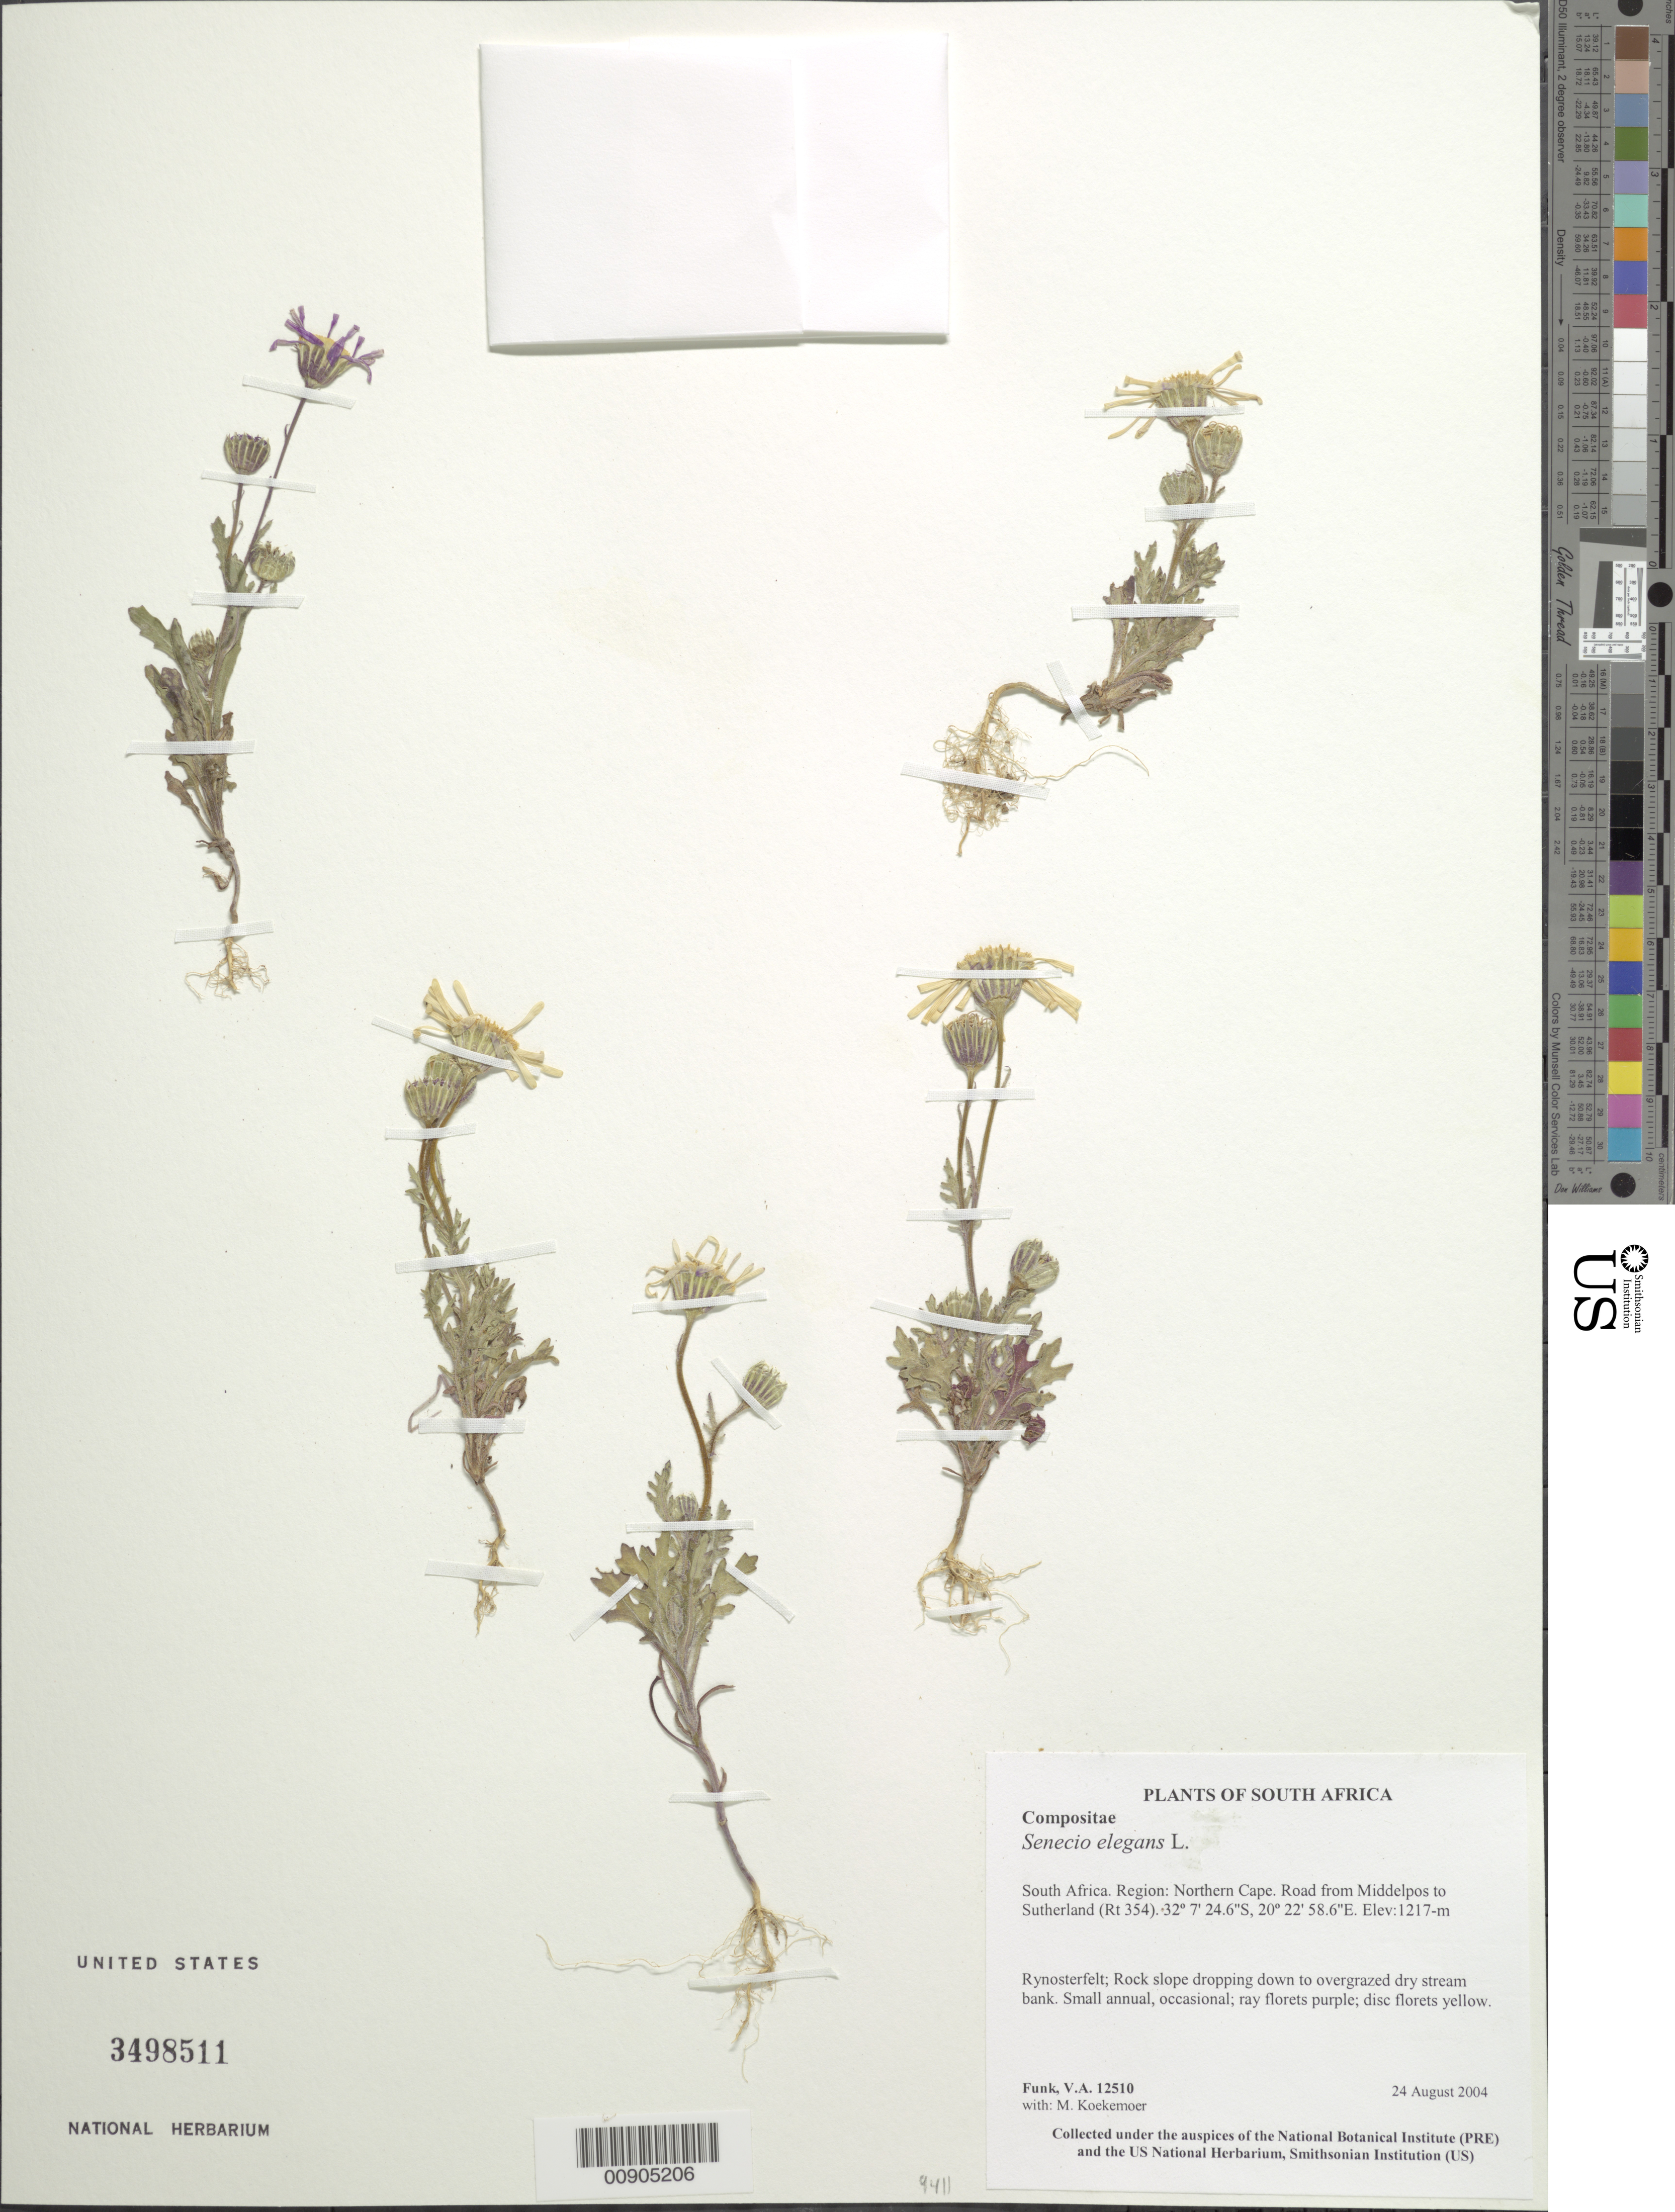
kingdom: Plantae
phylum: Tracheophyta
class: Magnoliopsida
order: Asterales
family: Asteraceae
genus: Senecio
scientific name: Senecio elegans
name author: L.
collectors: V. Funk & M. Koekemoer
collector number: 12510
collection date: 2004-08-24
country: South Africa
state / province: Northern Cape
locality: road from Middlepos to Sutherland (Rt. 354)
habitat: Nama karoo, rock slope dropping down to overgrazed dry stream bank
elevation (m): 1217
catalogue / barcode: US 3498511